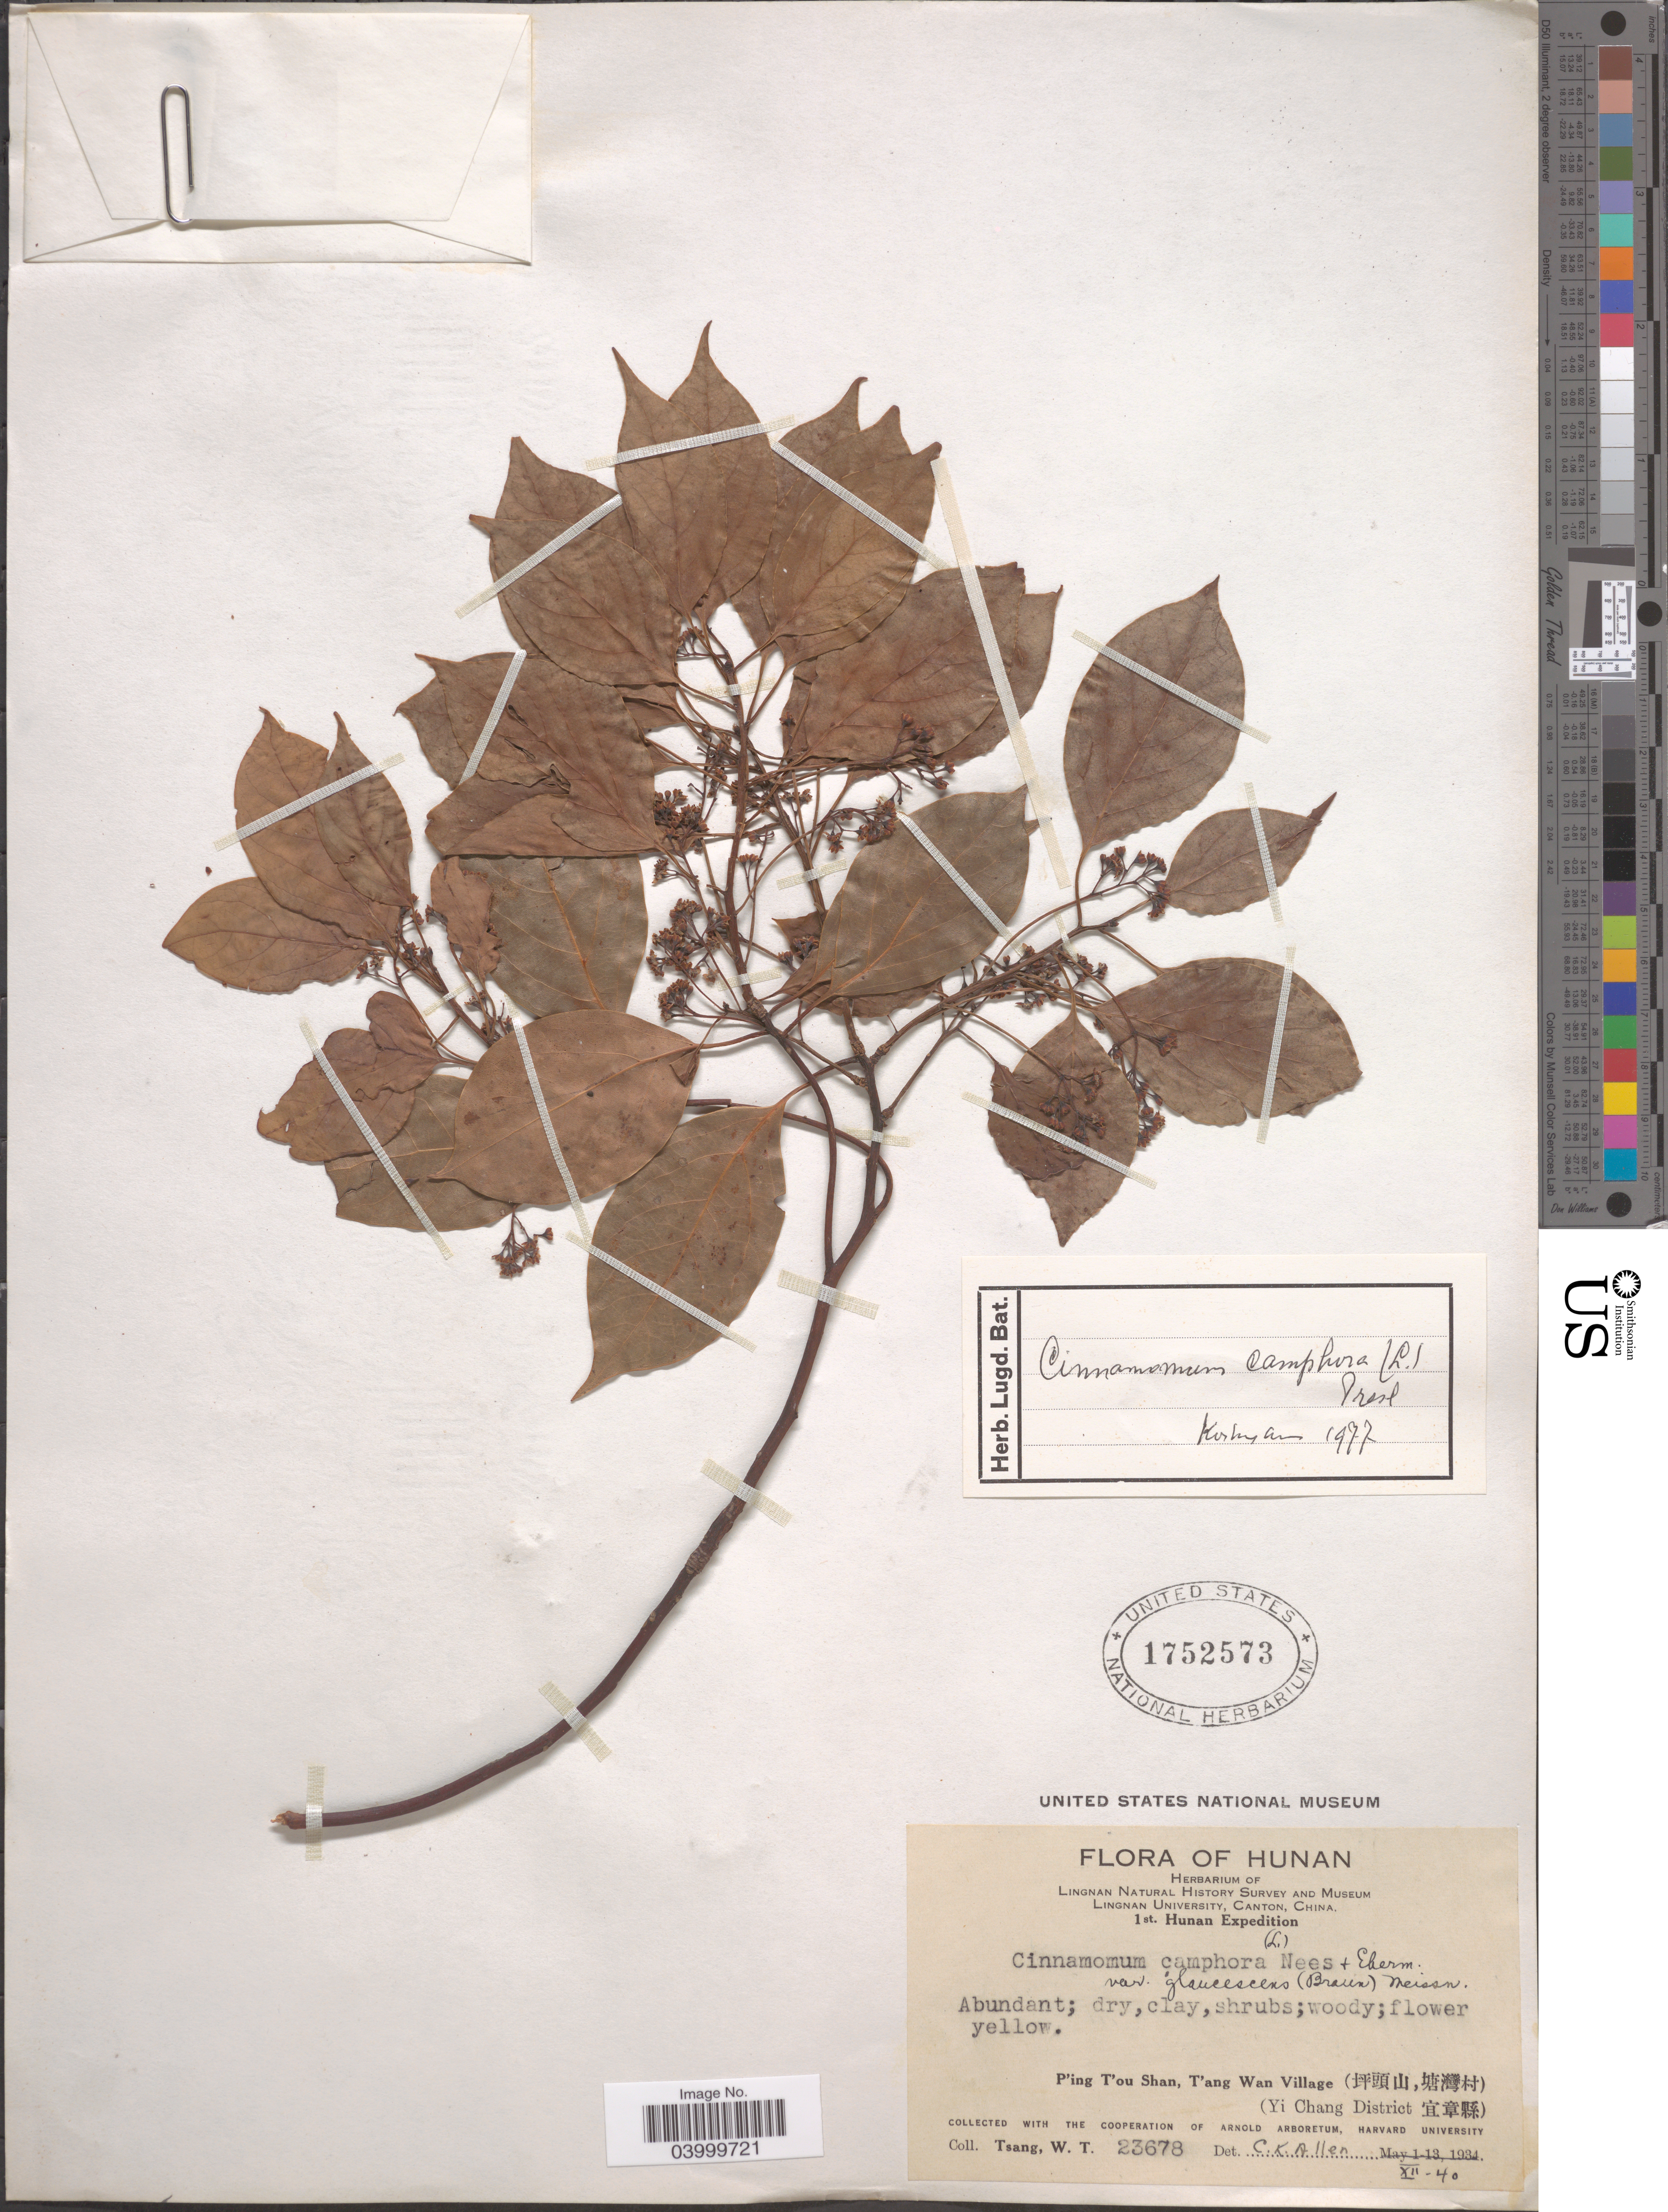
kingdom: Plantae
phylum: Tracheophyta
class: Magnoliopsida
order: Laurales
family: Lauraceae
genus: Cinnamomum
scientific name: Cinnamomum camphora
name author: (L.) J. Presl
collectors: W. T. Tsang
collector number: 23678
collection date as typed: Transcribed d/m/y: /12/40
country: China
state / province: Hunan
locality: P'ing T'ou Shan, T'ang Wan Village (X) (Yi Chang District X).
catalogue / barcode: US 1752573